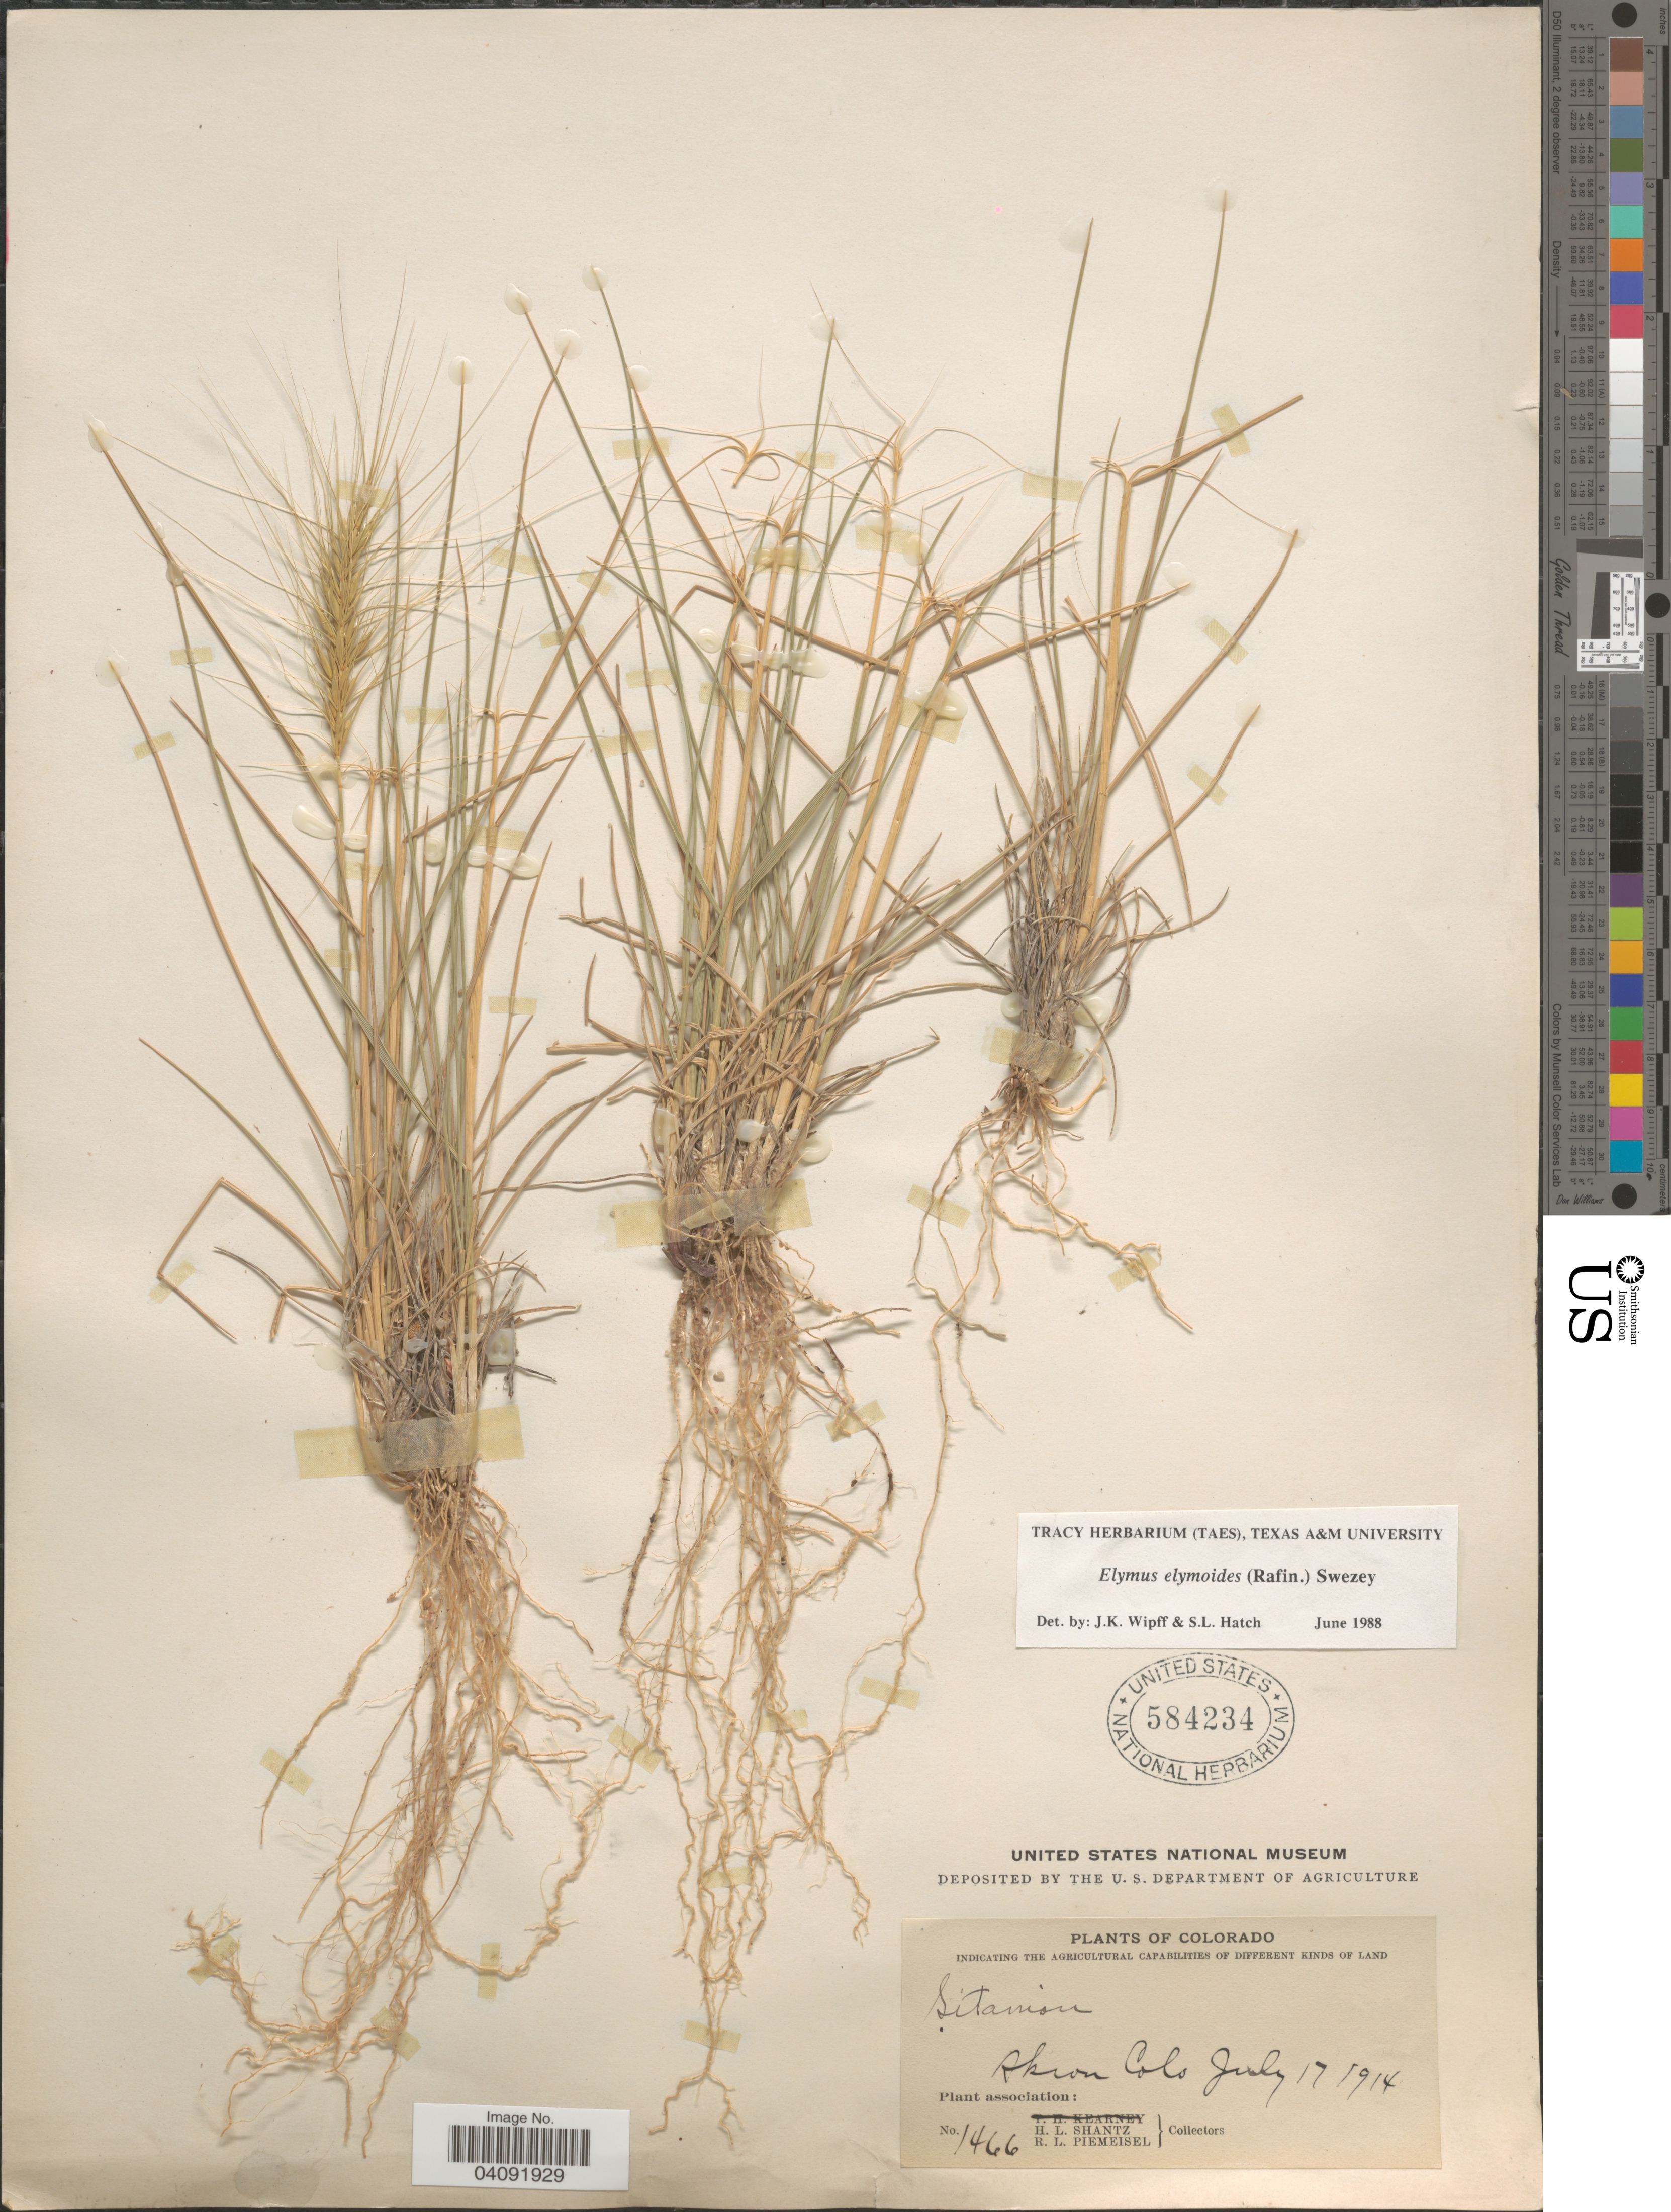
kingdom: Plantae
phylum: Tracheophyta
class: Liliopsida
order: Poales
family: Poaceae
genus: Elymus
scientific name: Elymus elymoides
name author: (Raf.) Swezey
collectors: H. Shantz & R. L. Piemeisel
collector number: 1466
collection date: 1914-07-17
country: United States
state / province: Colorado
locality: Akron.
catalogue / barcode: US 584234